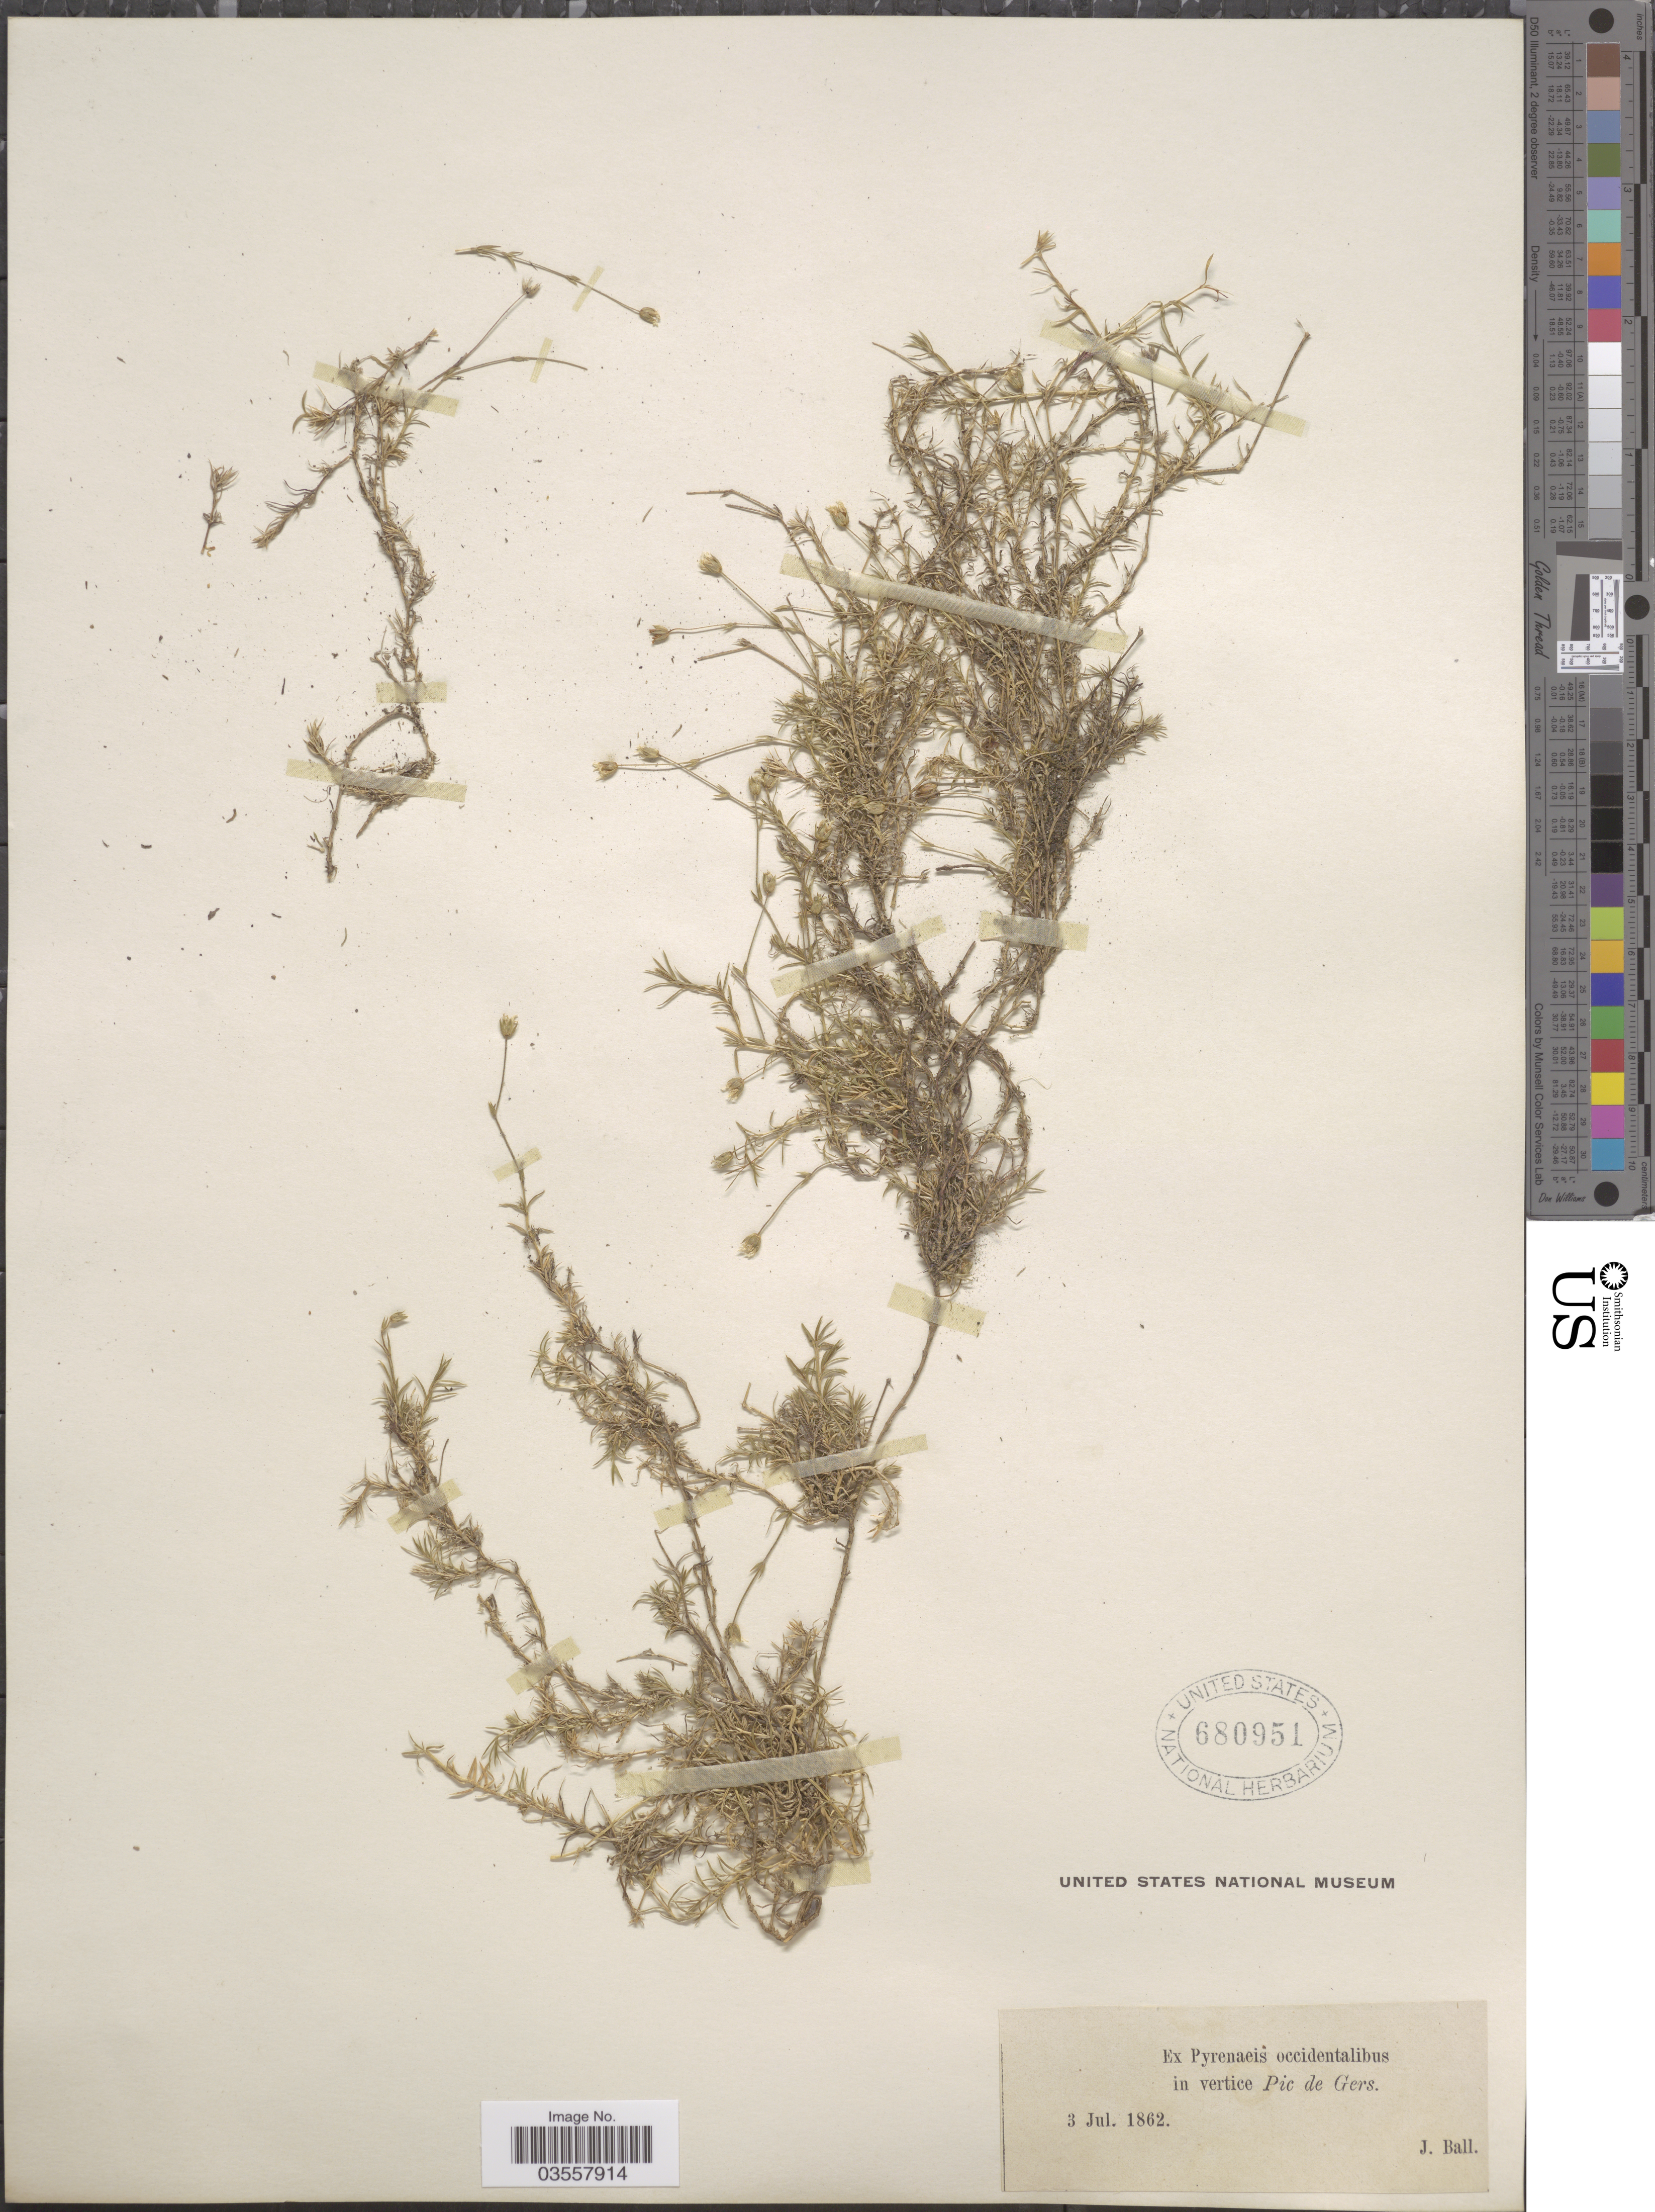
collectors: J. Ball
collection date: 1862-07-03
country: France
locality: Ex Pyrenaesis occidentalibus in vertice Pic de Gers.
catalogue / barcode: US 680951